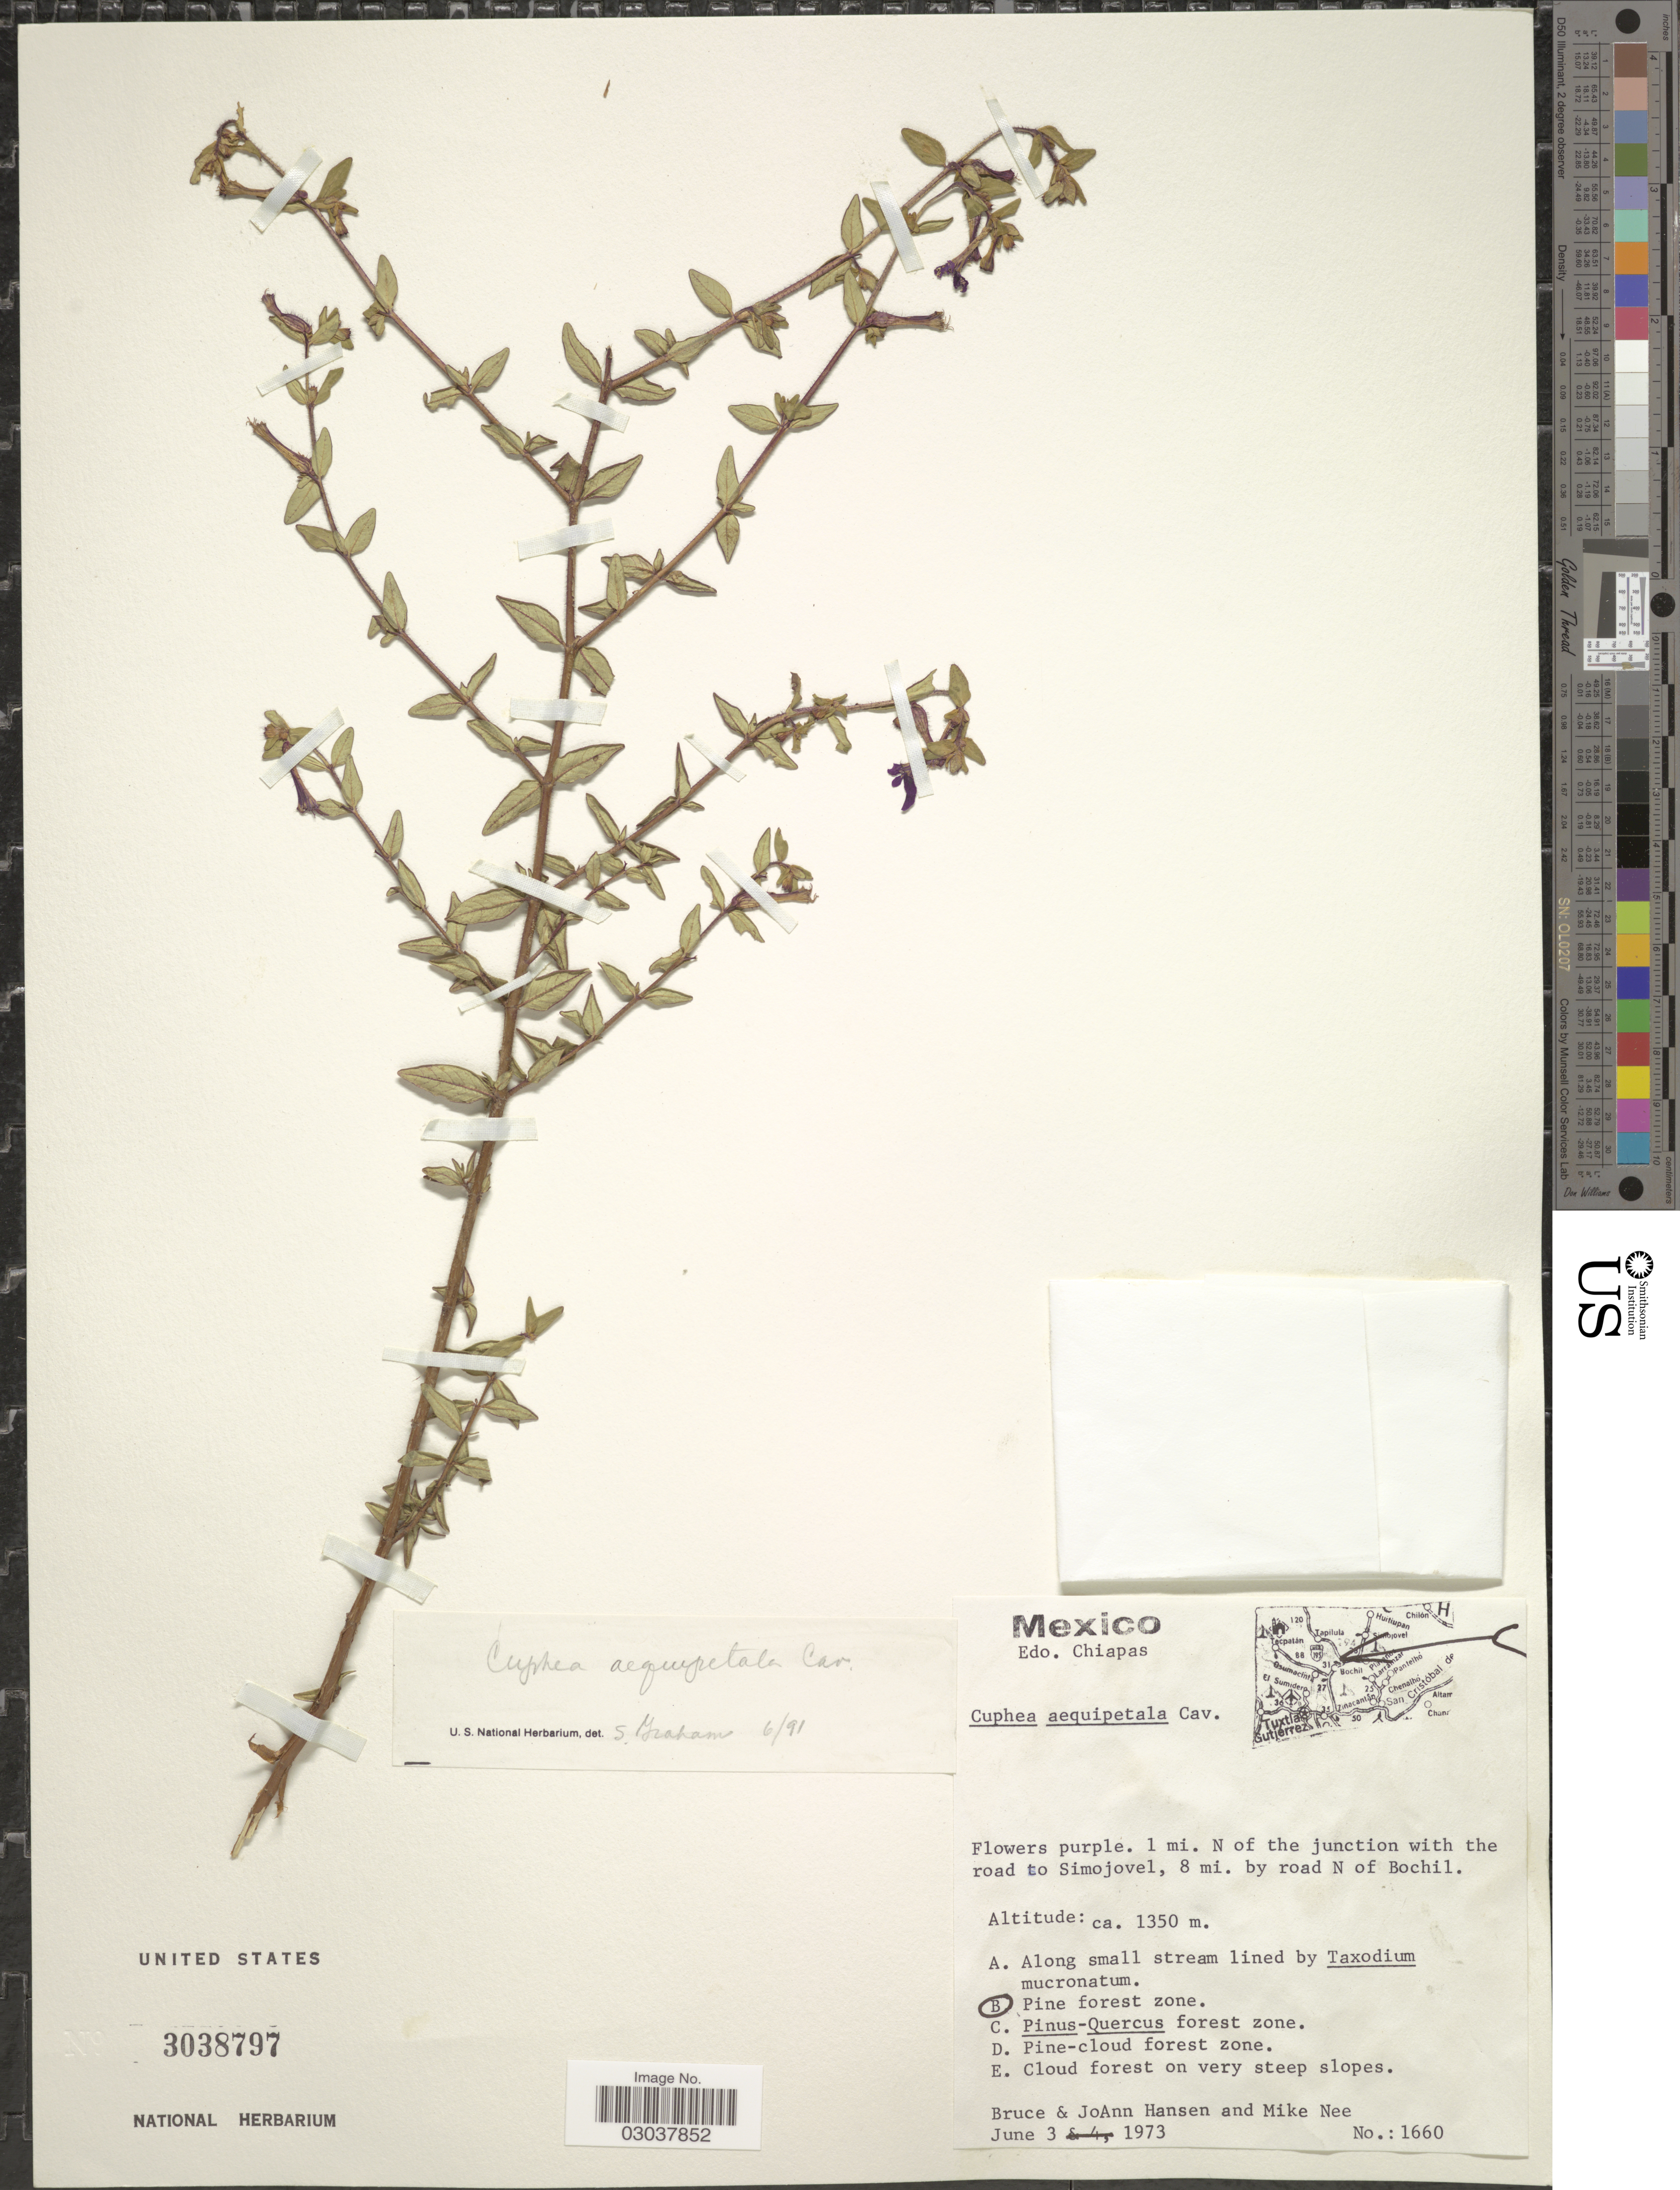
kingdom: Plantae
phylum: Tracheophyta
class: Magnoliopsida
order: Myrtales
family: Lythraceae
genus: Cuphea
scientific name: Cuphea aequipetala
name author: Cav.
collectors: B. Hansen, J. Hansen & M. Nee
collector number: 1660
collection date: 1973-06-03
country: Mexico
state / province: Chiapas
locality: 1 mi. N of the junction with the road to Simojovel, 8 mi. by road N of Bochil.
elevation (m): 1350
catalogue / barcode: US 3038797